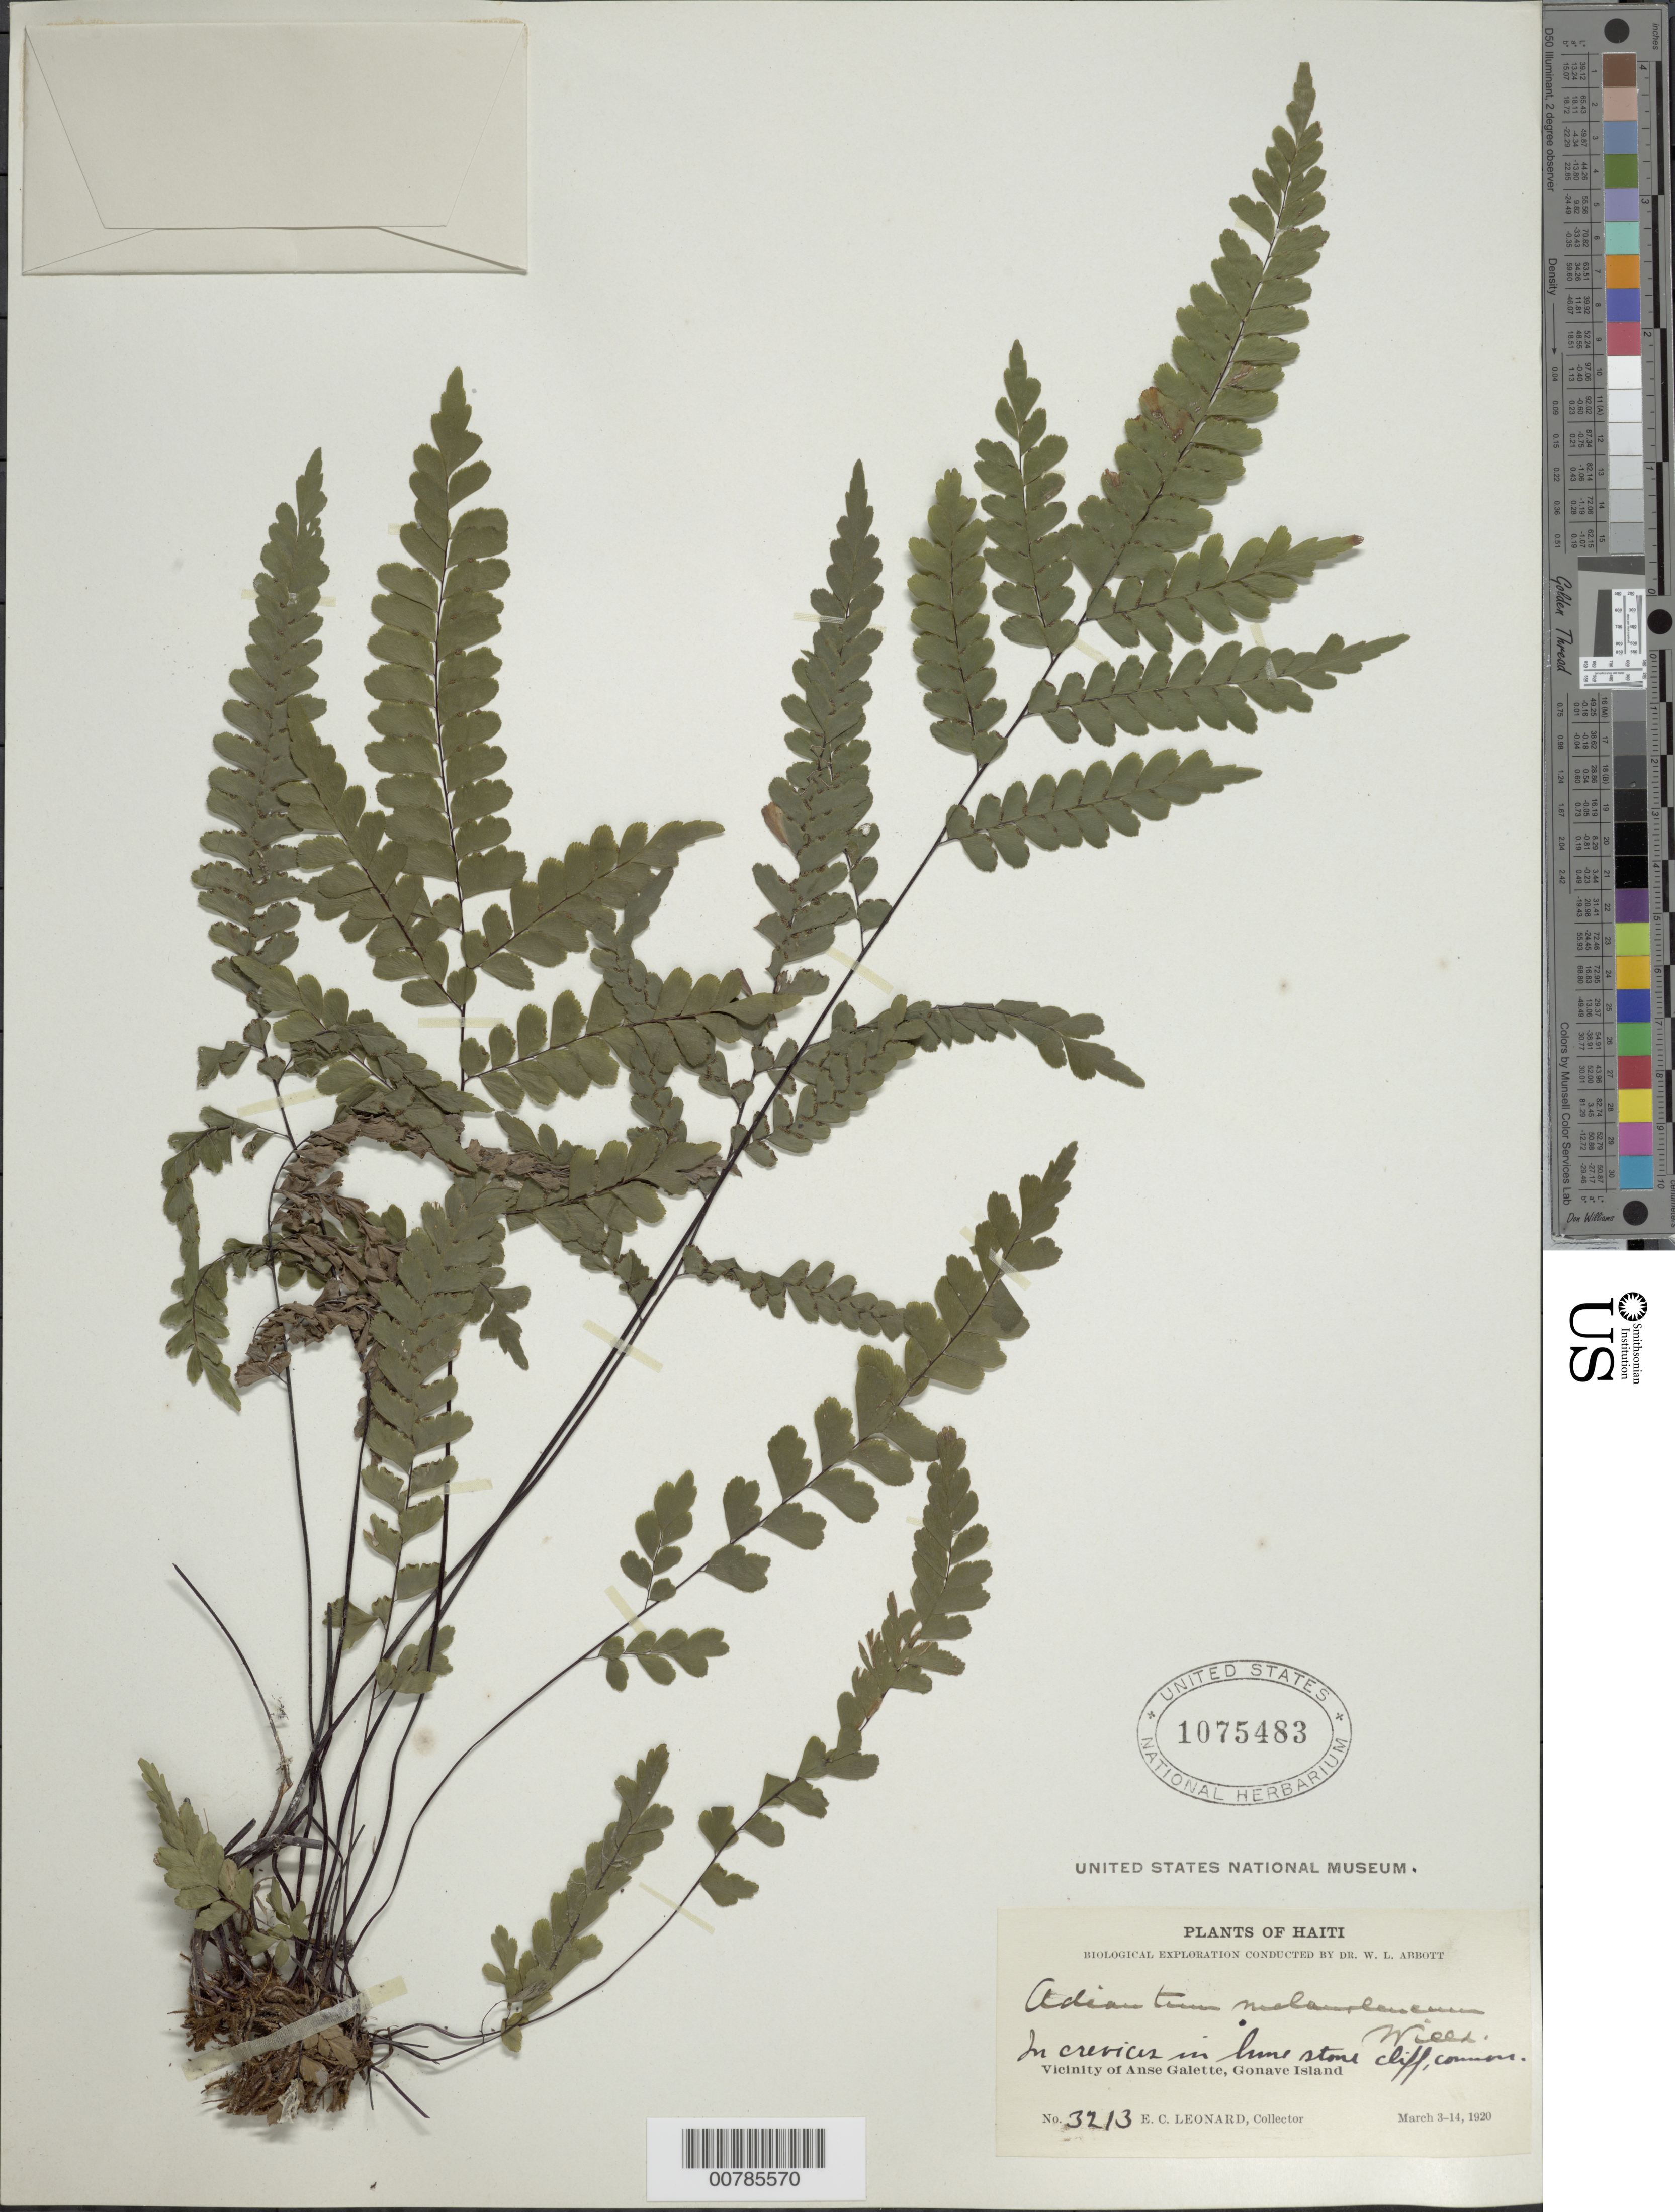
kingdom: Plantae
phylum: Tracheophyta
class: Polypodiopsida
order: Polypodiales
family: Pteridaceae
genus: Adiantum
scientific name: Adiantum melanoleucum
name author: Willd.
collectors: E. C. Leonard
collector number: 3213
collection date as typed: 03 Mar 1920 to 14 Mar 1920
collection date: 1920-03-03/1920-03-14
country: Haiti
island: Hispaniola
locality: Anse Galette, Gonave Island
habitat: In crevices in limestone cliff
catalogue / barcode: US 1075483